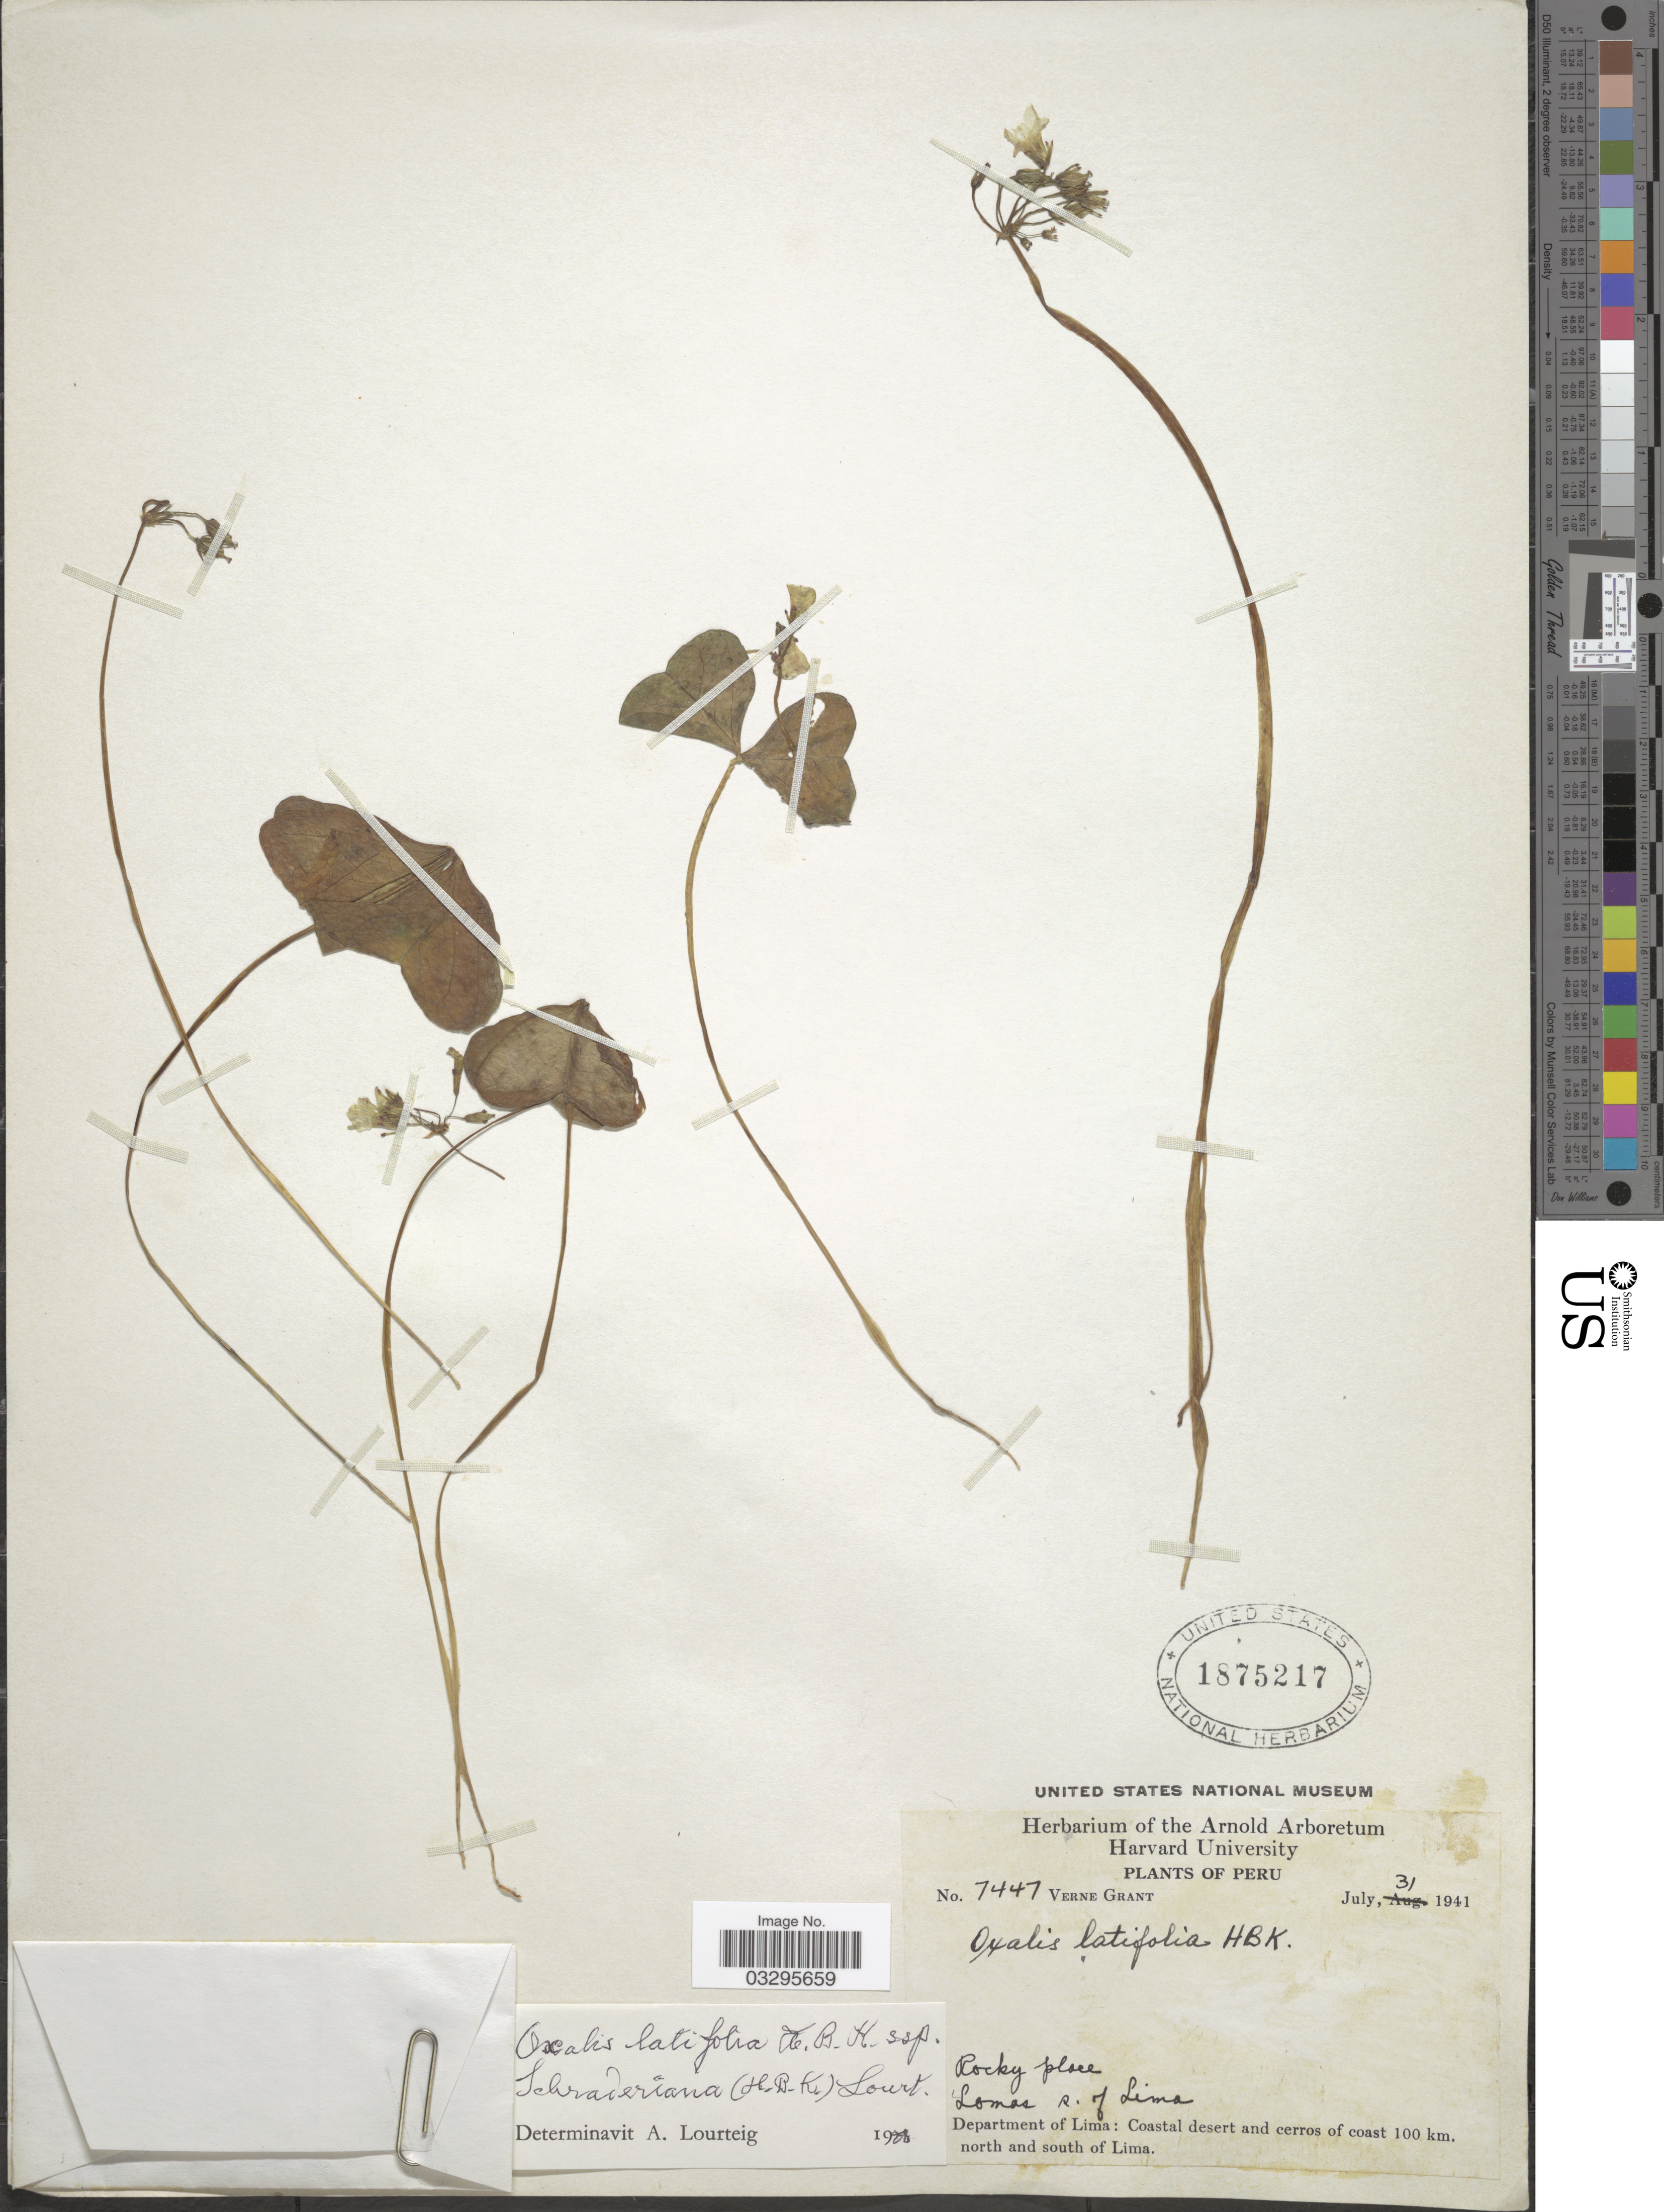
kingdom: Plantae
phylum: Tracheophyta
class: Magnoliopsida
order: Oxalidales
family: Oxalidaceae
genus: Oxalis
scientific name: Oxalis latifolia subsp. schraderiana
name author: (Kunth) Lourteig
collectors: V. Grant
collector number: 7447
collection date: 1941-07-31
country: Peru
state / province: Lima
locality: Lomas R. of Lima, Department of Lima: Coastal desert and cerros of coast 100 km. north and south of Lima.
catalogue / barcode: US 1875217